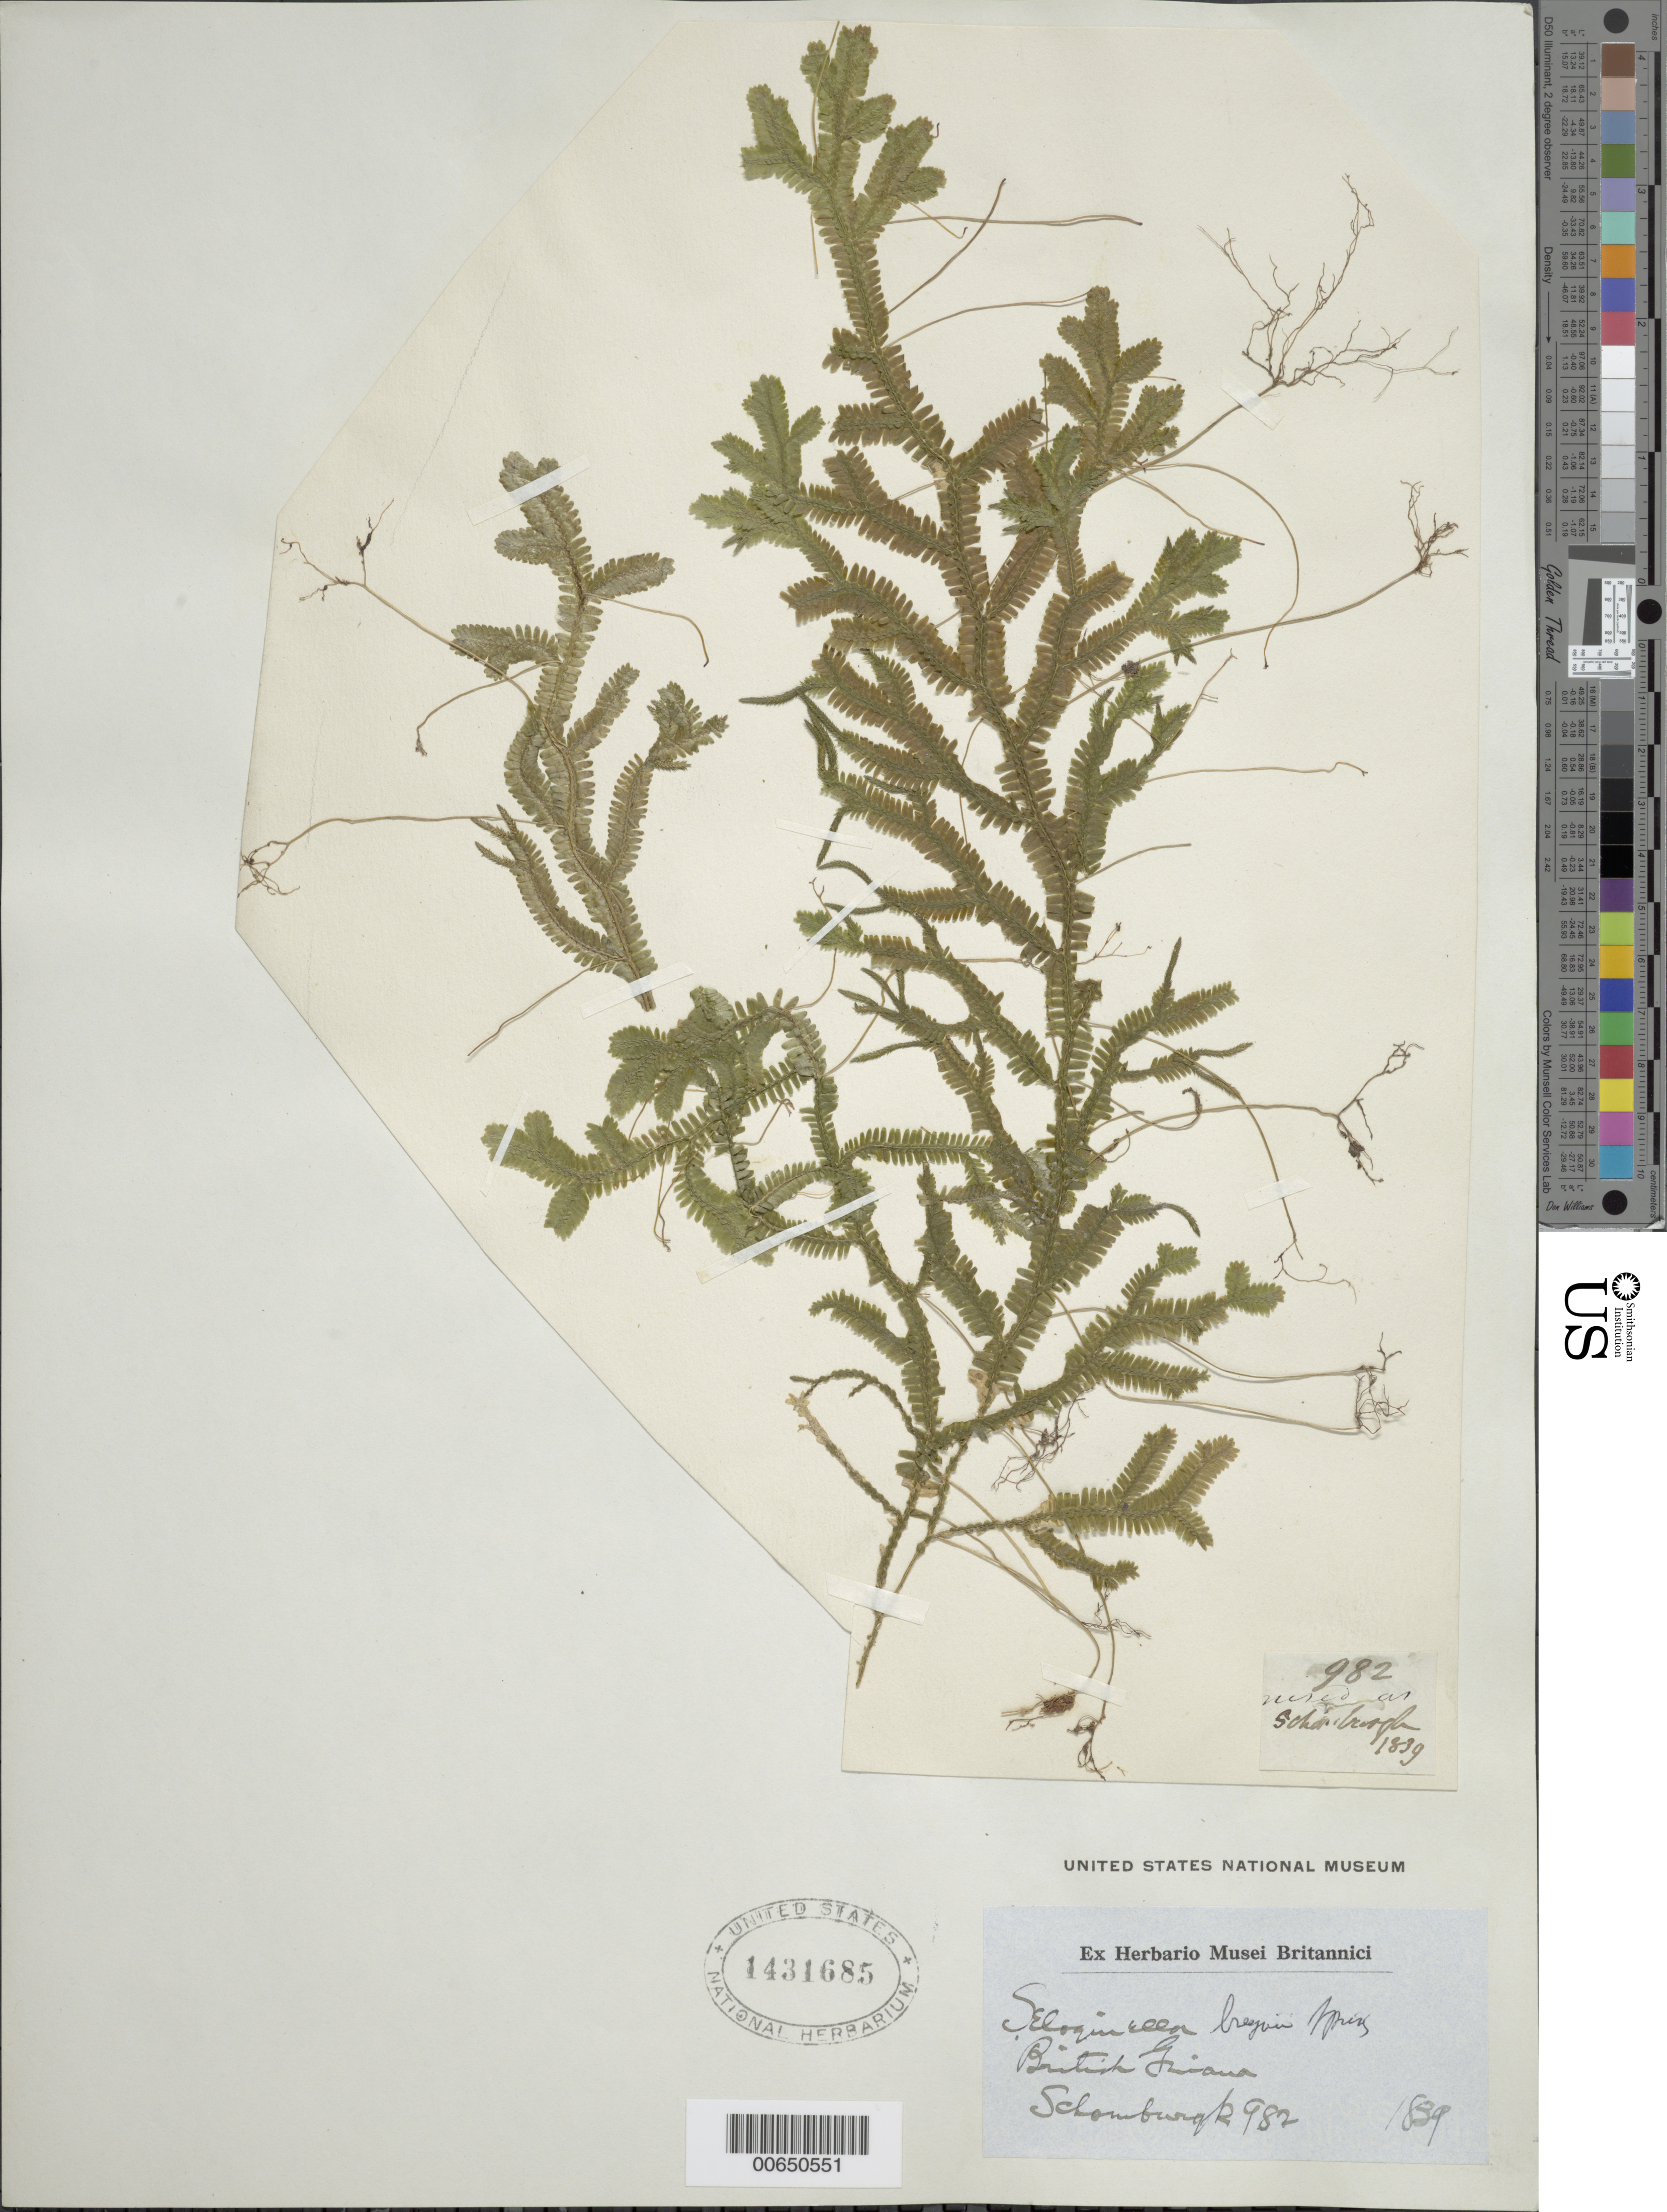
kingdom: Plantae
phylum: Tracheophyta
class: Lycopodiopsida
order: Selaginellales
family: Selaginellaceae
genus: Selaginella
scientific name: Selaginella breynii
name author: Spring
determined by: Lellinger, David B., (BOT), Smithsonian Institution - National Museum of Natural History (UNITED STATES)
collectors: R. H. Schomburgk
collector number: I 982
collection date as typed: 1839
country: Guyana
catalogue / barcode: US 1431685